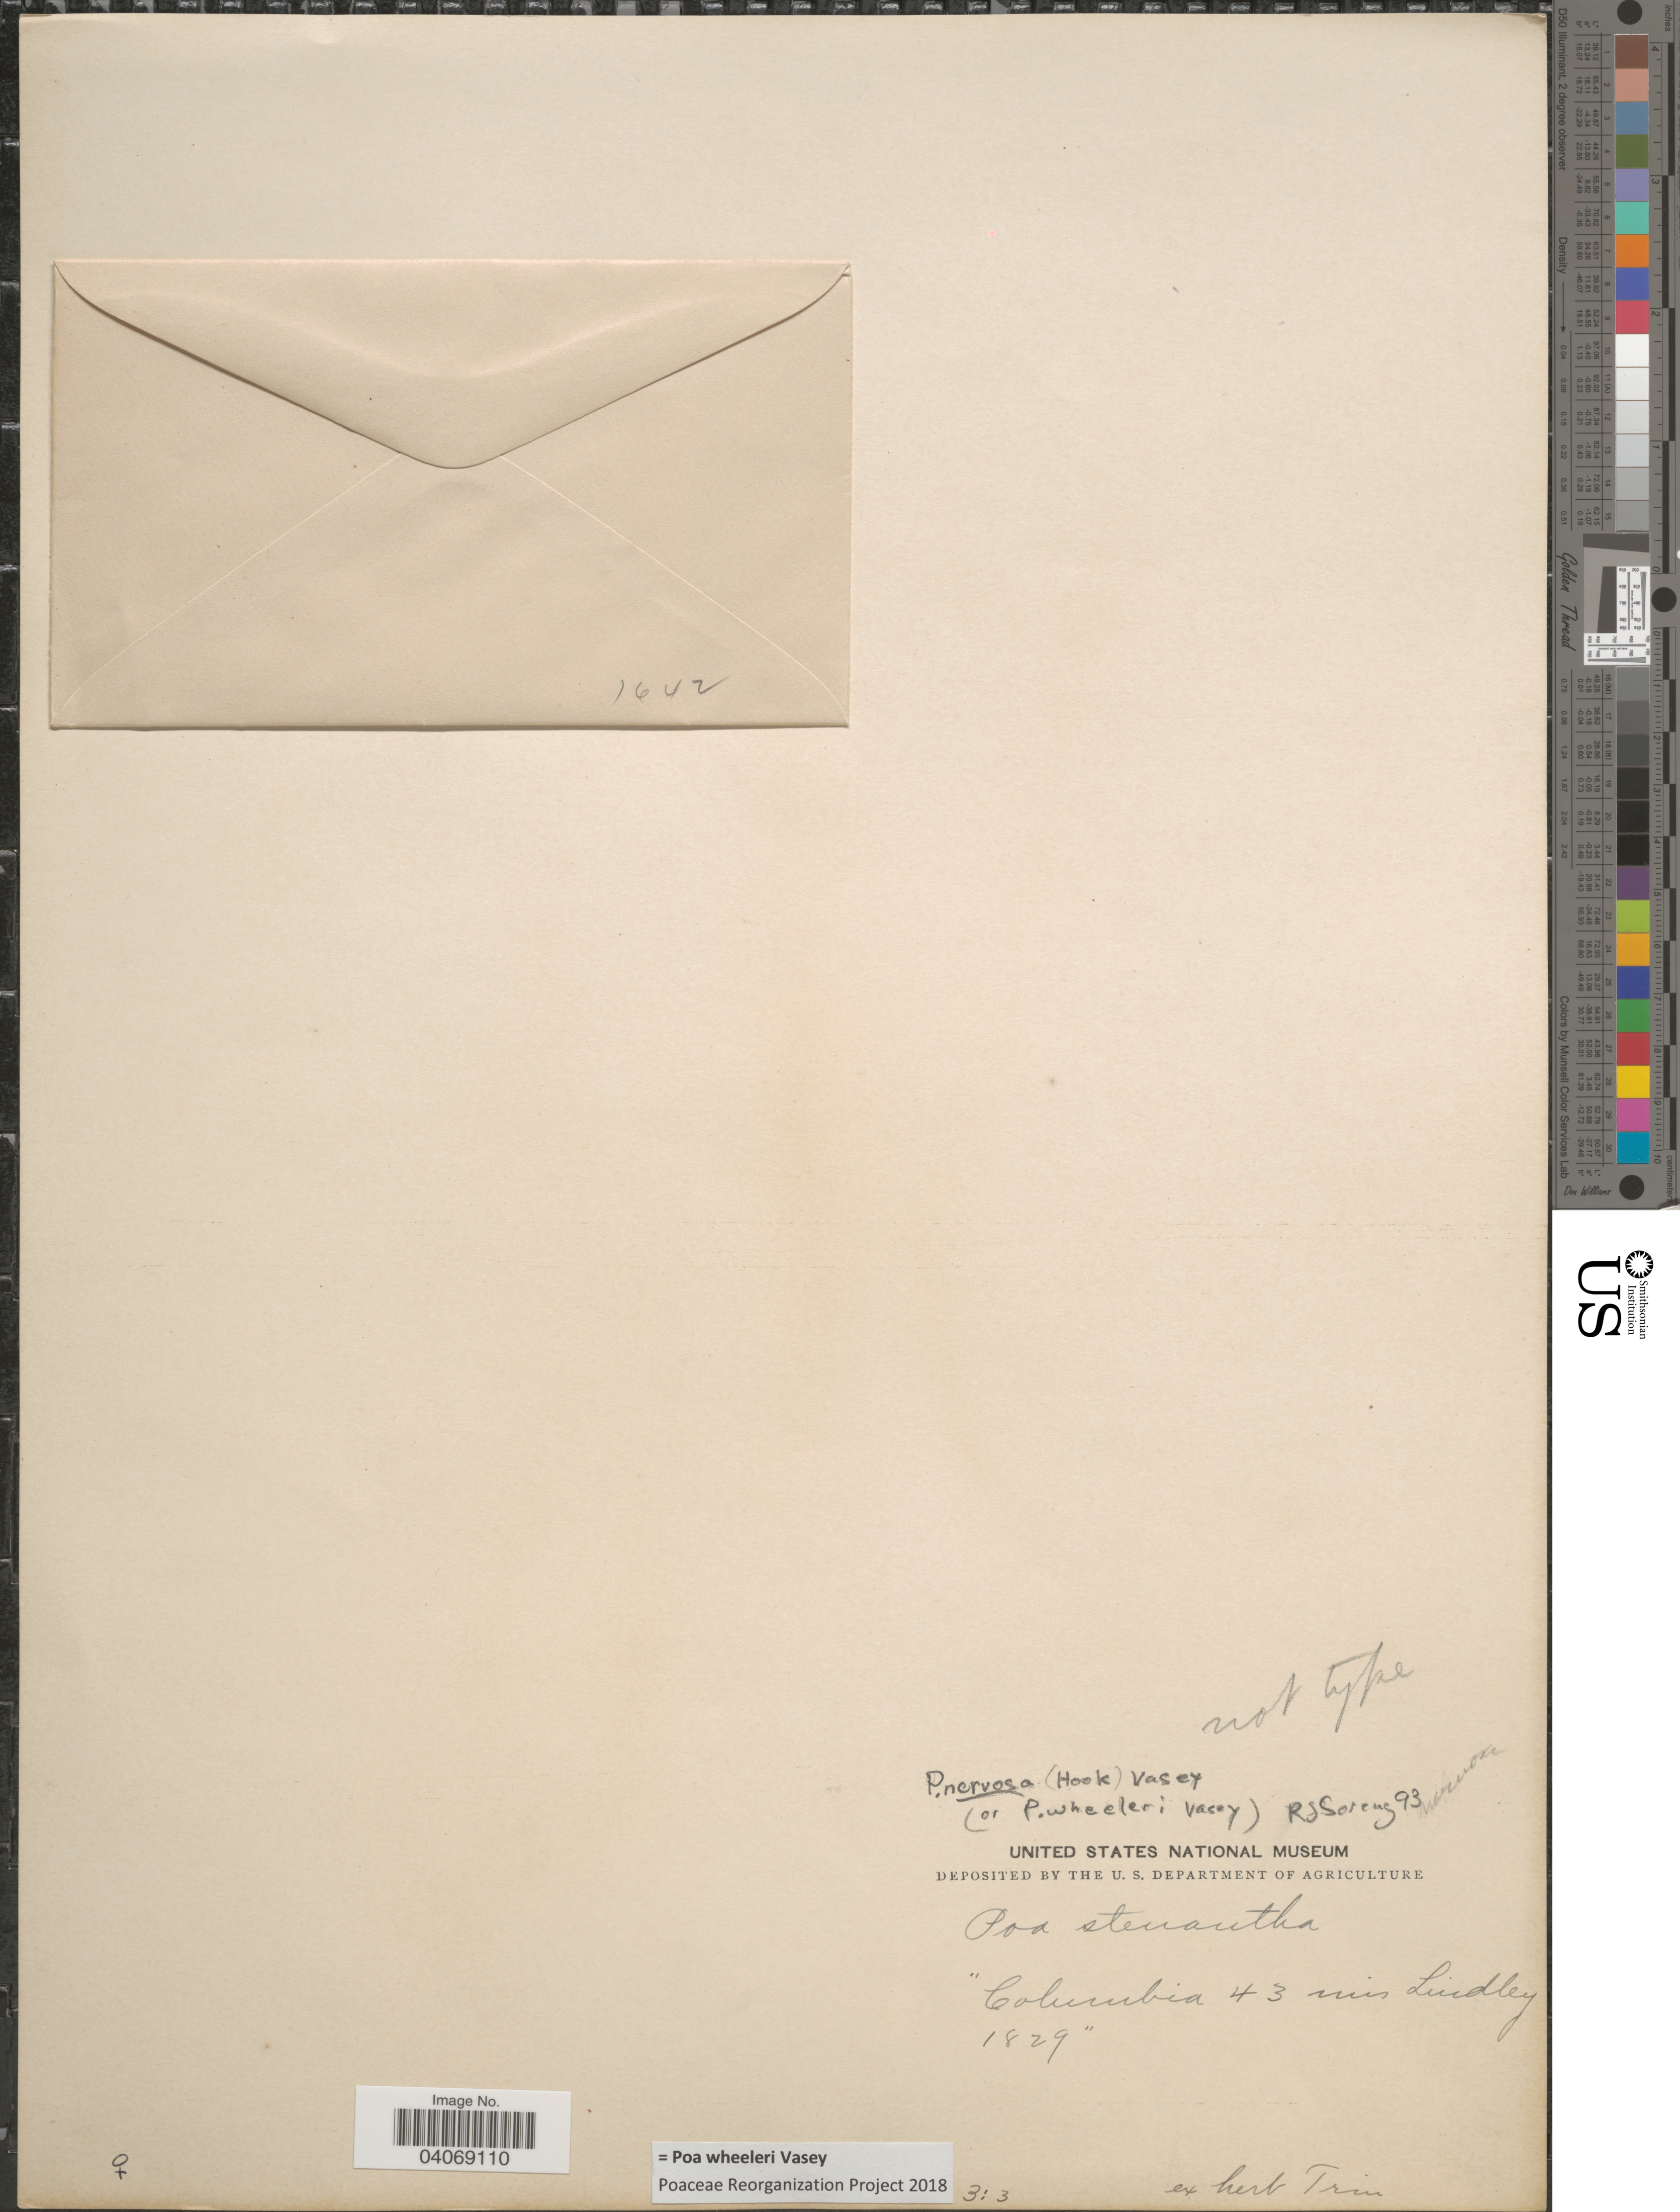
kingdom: Plantae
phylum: Tracheophyta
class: Liliopsida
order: Poales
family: Poaceae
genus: Poa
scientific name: Poa wheeleri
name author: Vasey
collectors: ex herb. Trinius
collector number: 1602?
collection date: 1829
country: United States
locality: Columbia 43 mis Lindley